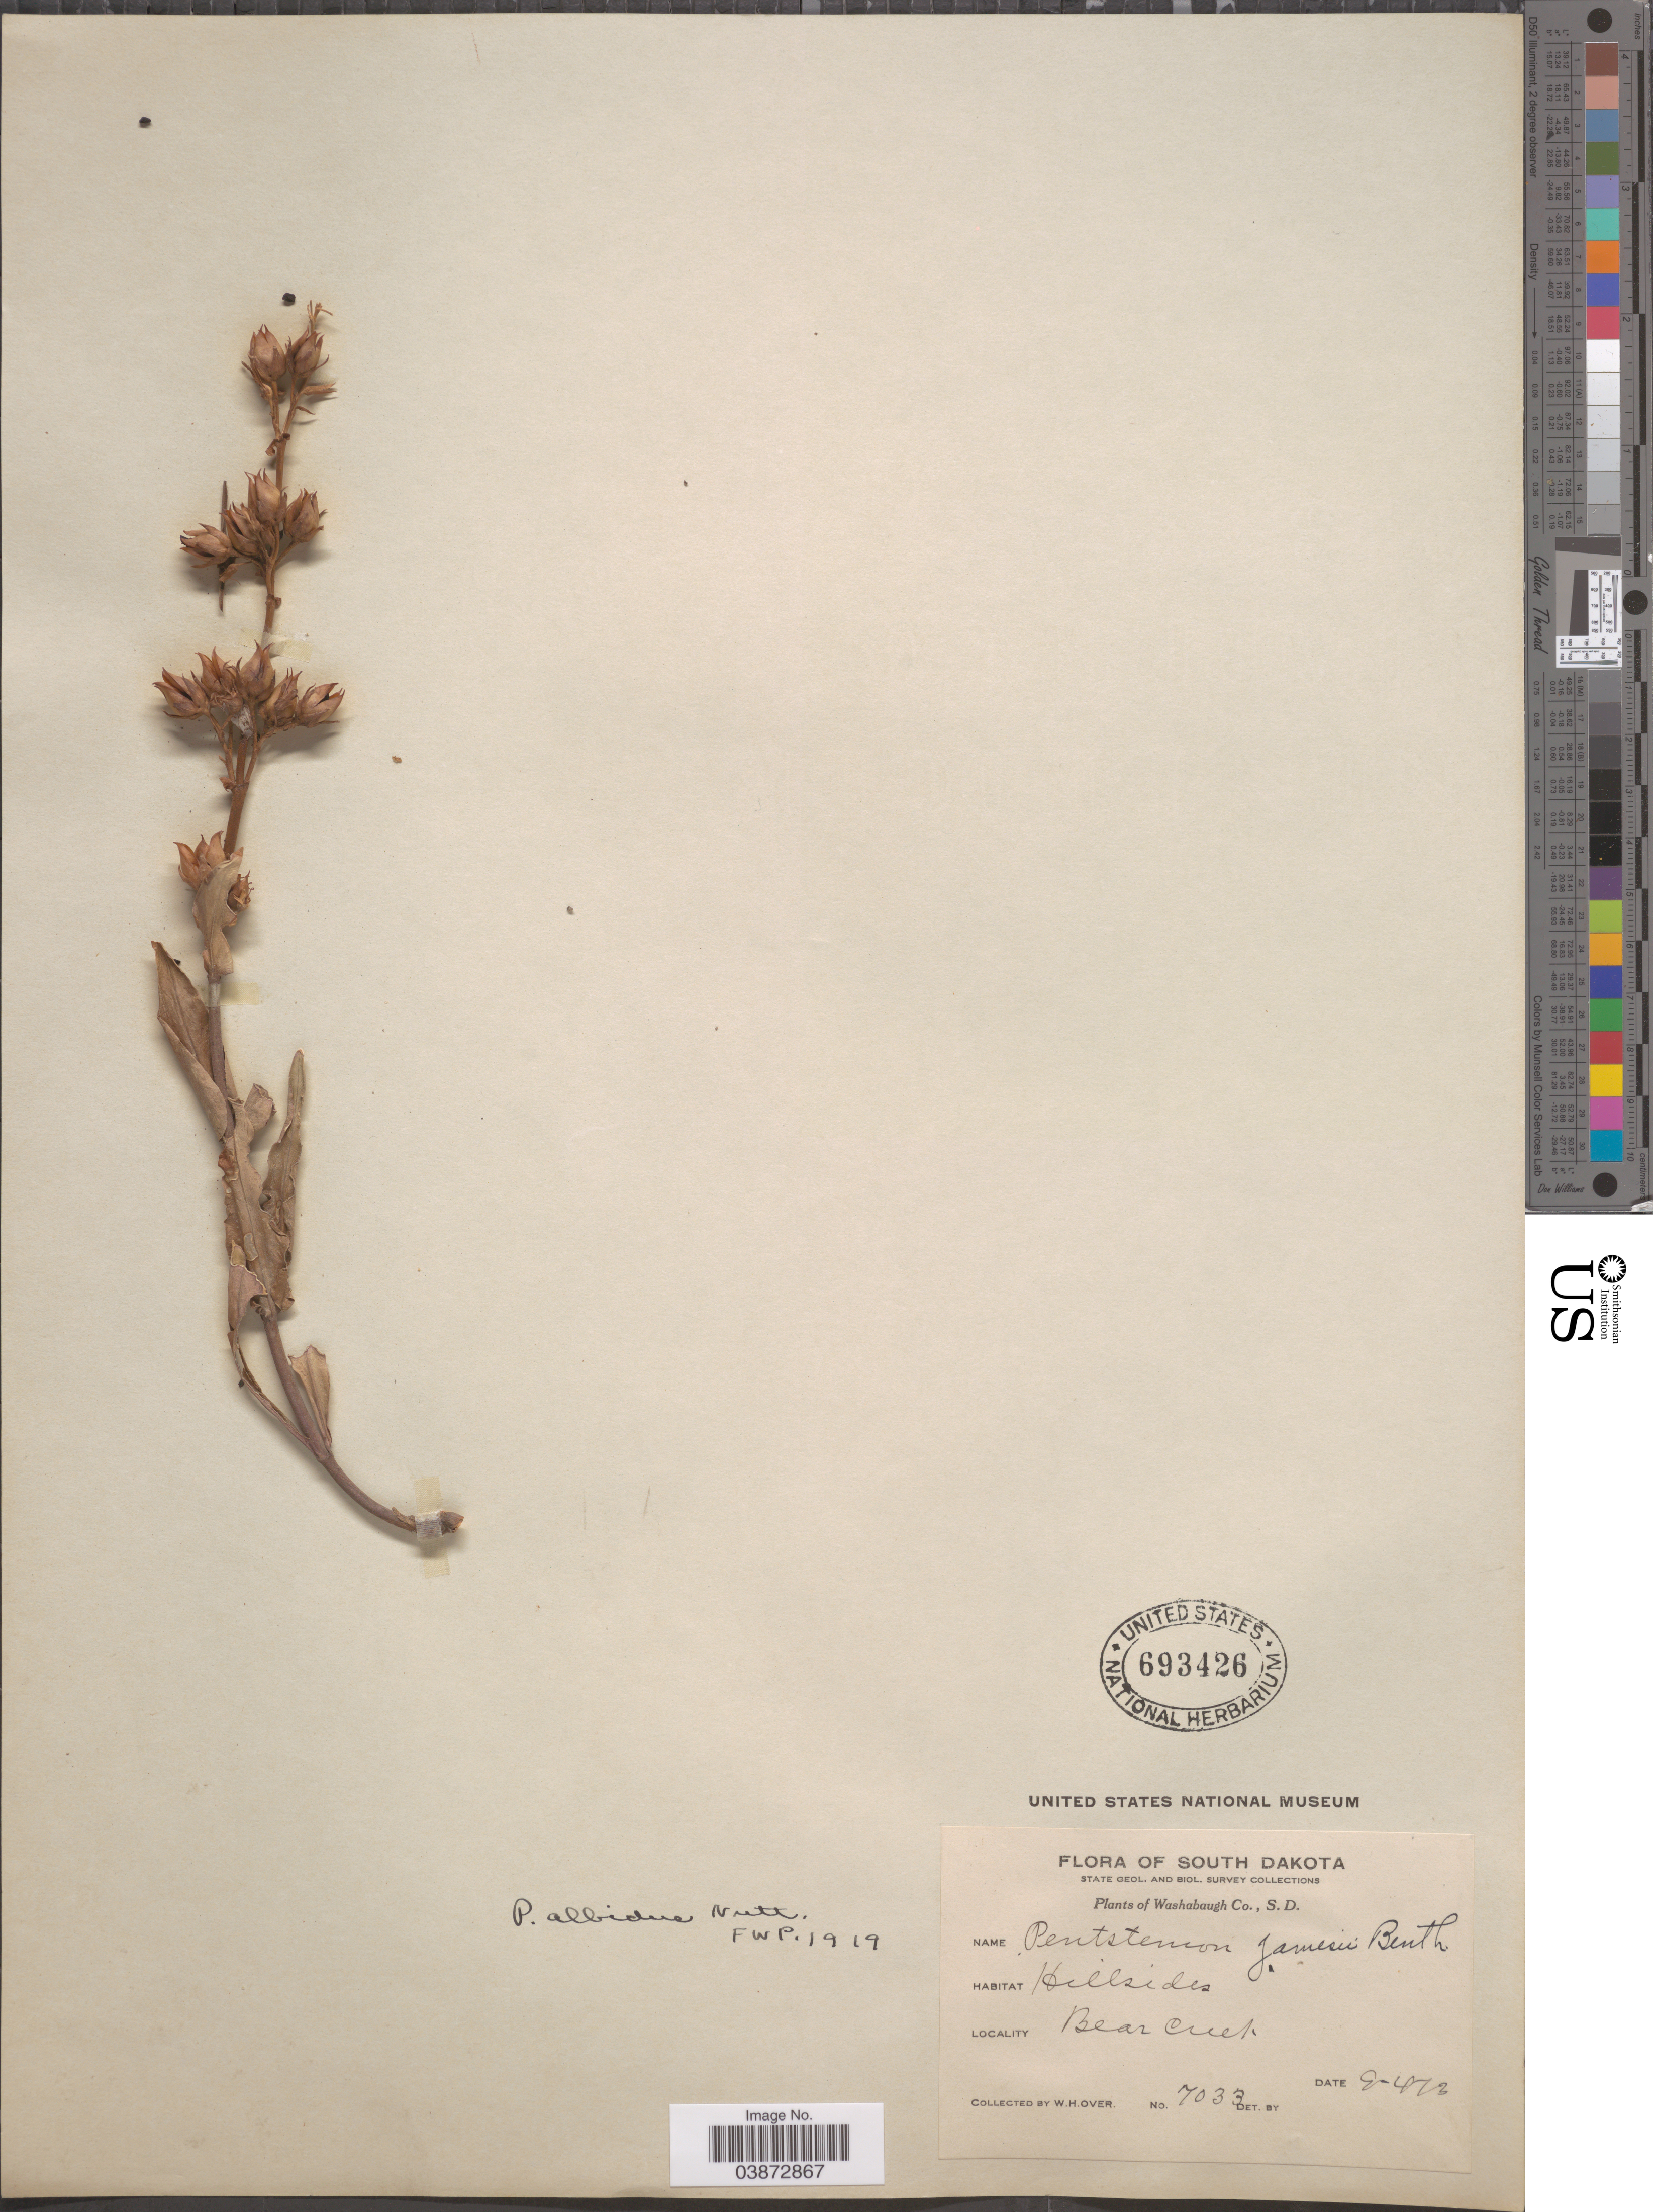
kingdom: Plantae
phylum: Tracheophyta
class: Magnoliopsida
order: Lamiales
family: Plantaginaceae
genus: Penstemon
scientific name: Penstemon albidus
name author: Nutt.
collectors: W. Over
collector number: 7033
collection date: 1913-09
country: United States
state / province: South Dakota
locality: Washabaugh Co. Hillsides. Bear Creek.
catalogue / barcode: US 693426